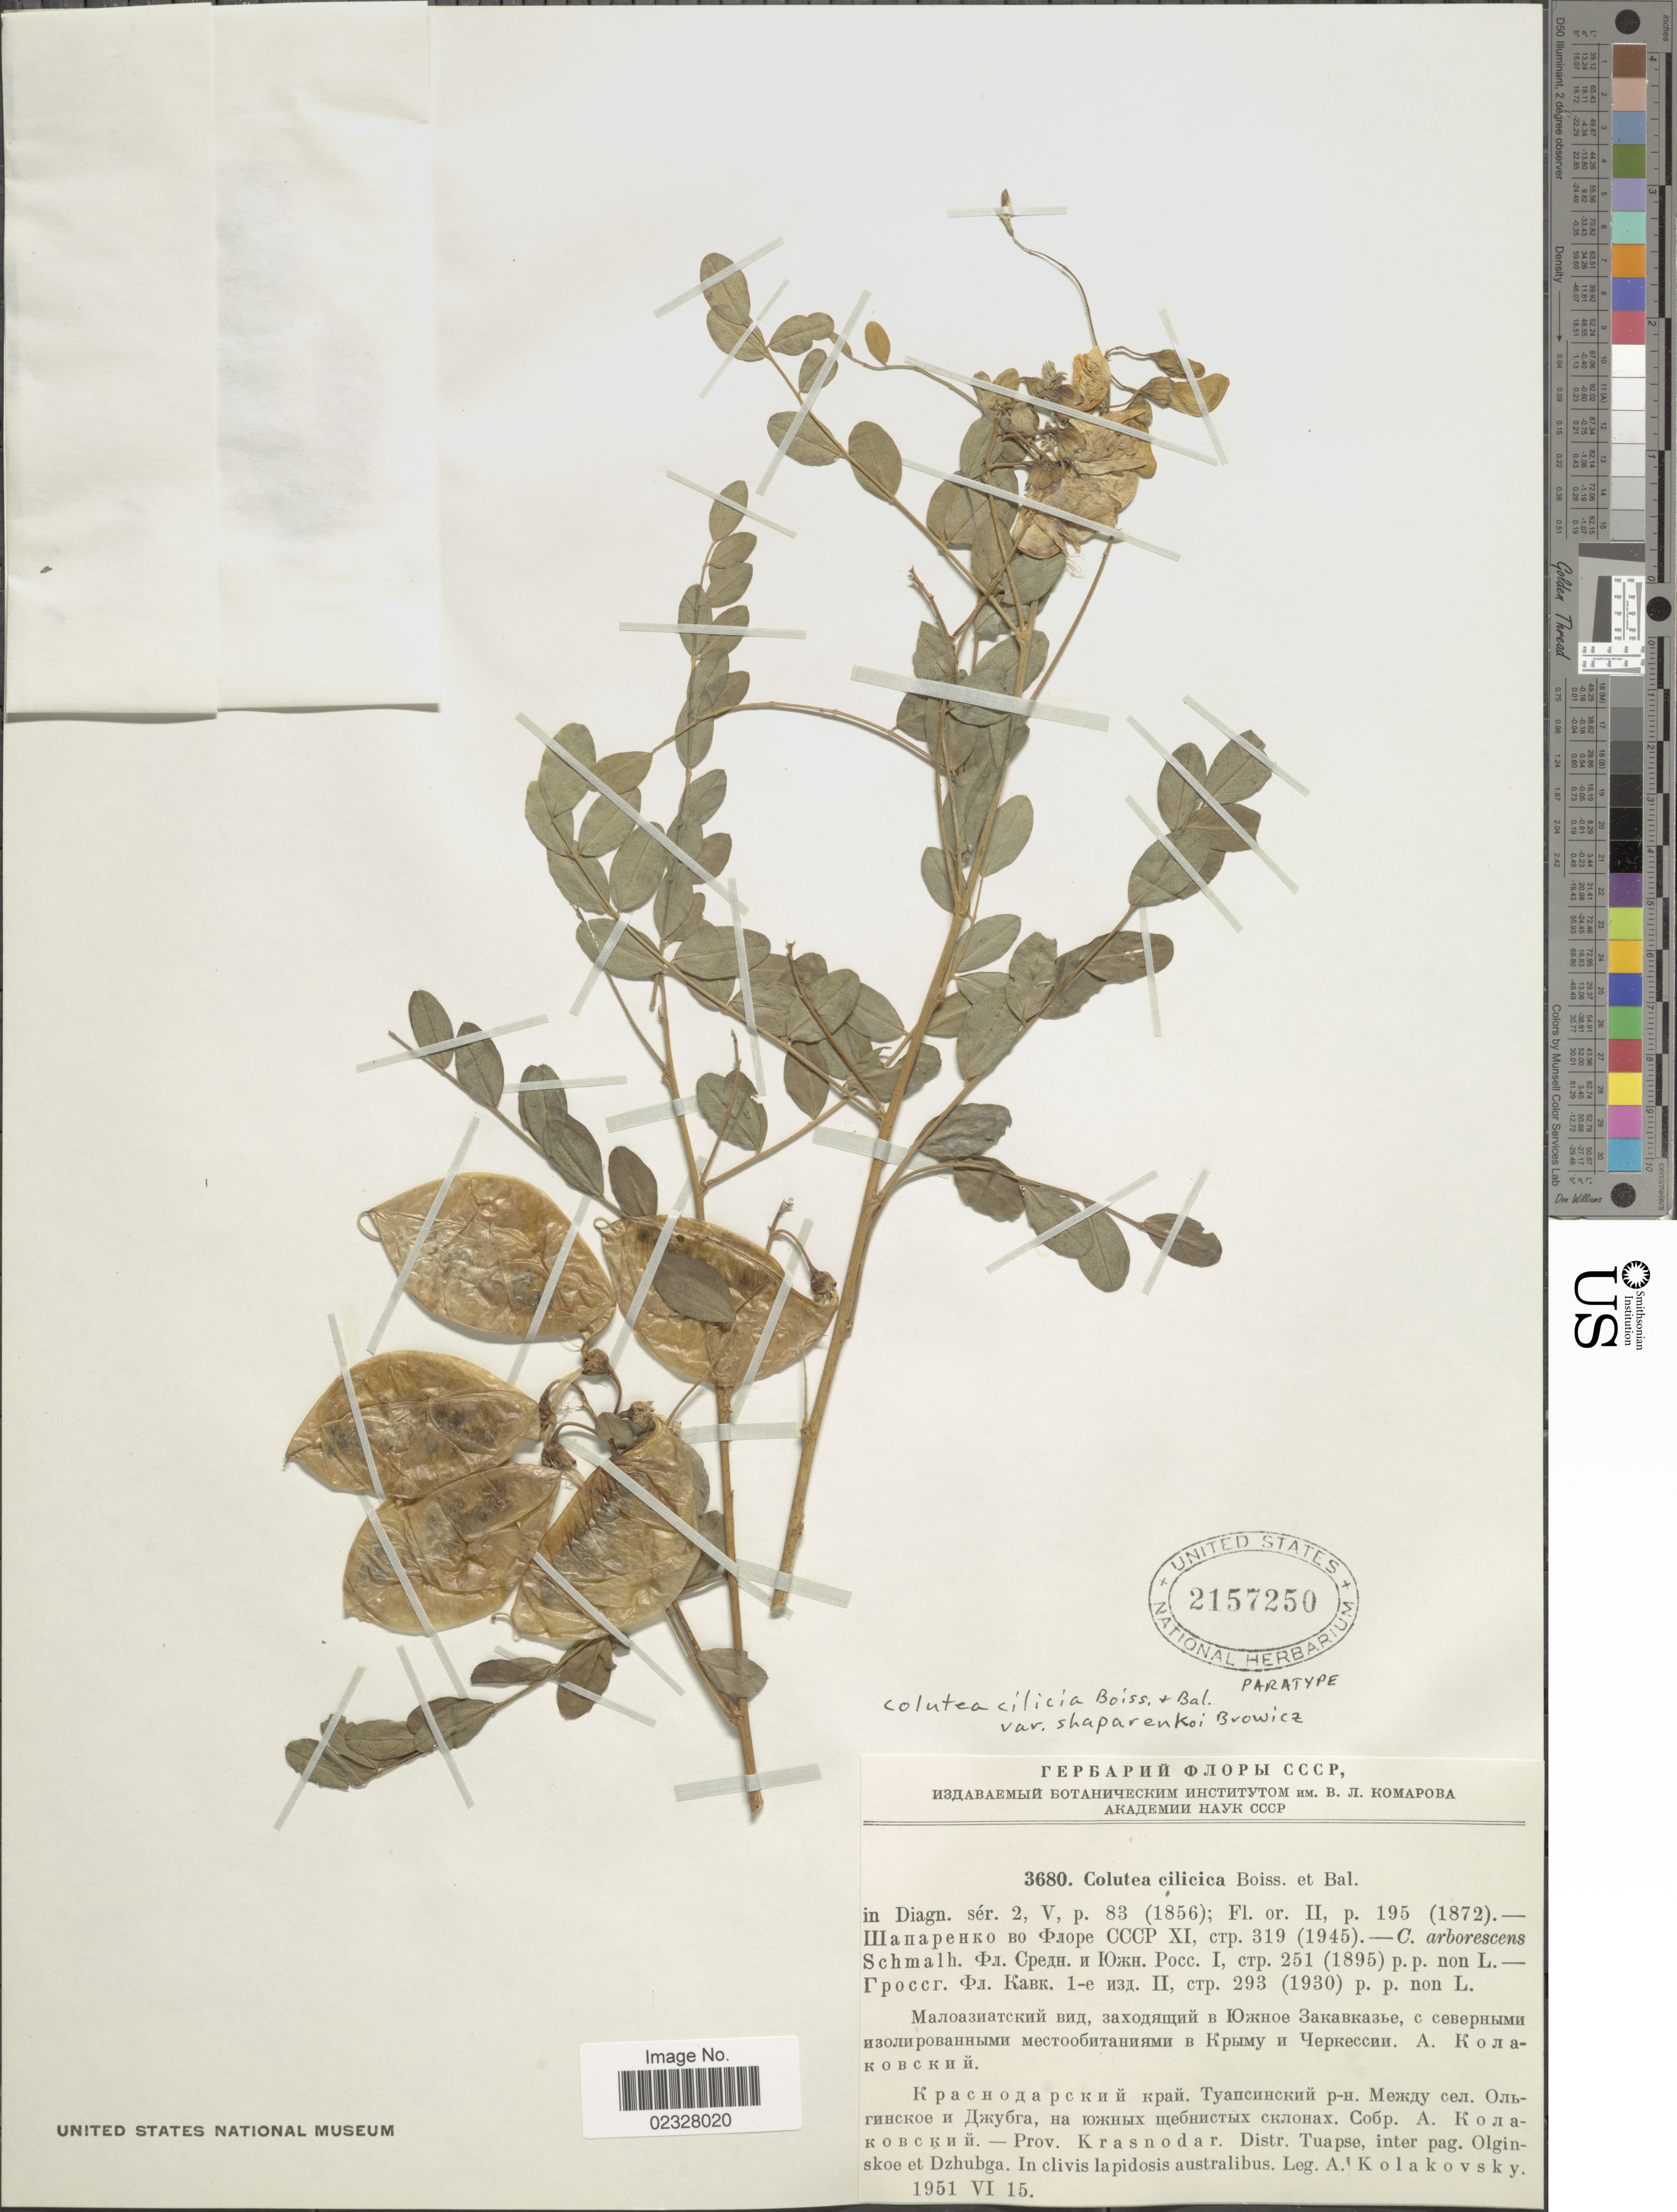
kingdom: Plantae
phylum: Tracheophyta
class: Magnoliopsida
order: Fabales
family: Fabaceae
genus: Colutea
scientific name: Colutea cilicica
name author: Boiss. & Balansa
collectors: A. Kolakovsky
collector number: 3680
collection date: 1951-06-15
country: Russian Federation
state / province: Krasnodar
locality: Distr. Tuapse, inter pag. Olginskoe et Dzhubga. In clivis lapidosis australibus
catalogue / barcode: US 2157250